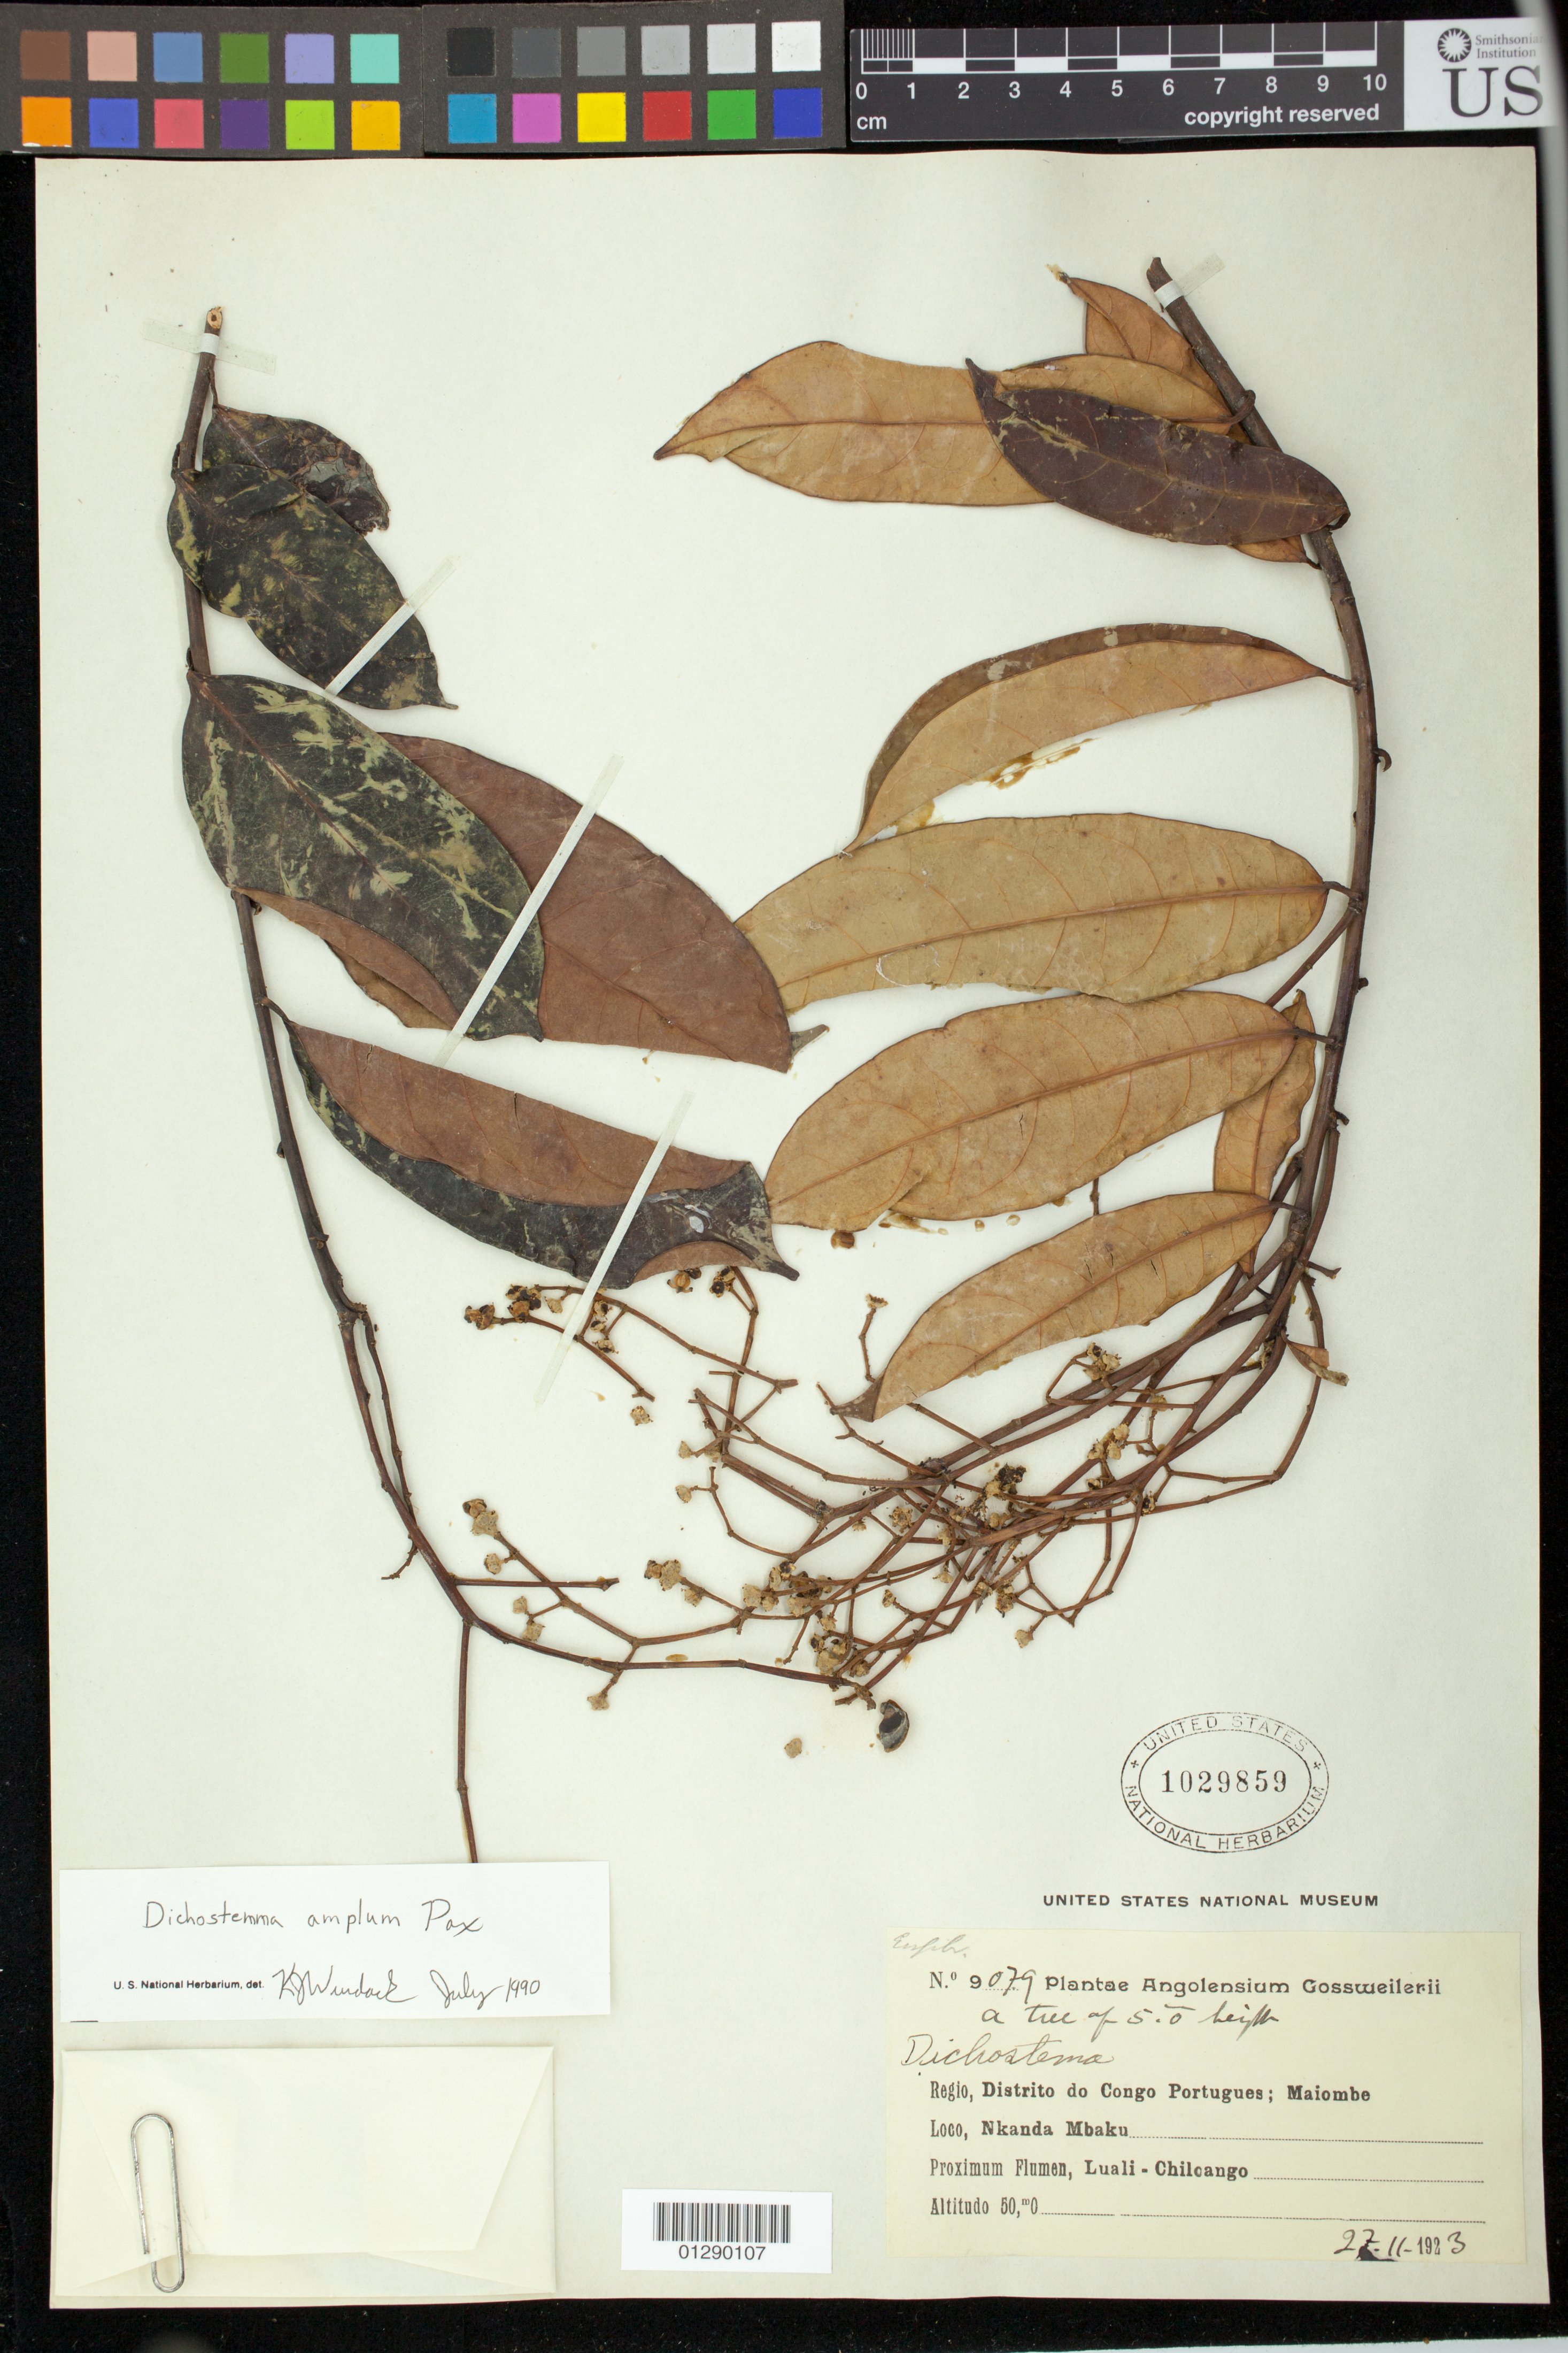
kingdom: Plantae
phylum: Tracheophyta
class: Magnoliopsida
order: Malpighiales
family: Euphorbiaceae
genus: Dichostemma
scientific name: Dichostemma amplum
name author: Pax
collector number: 9079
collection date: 1933-11-27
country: Angola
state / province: Cabinda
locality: Maiombe, Nkanda Mbaku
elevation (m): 50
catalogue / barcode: US 1029859